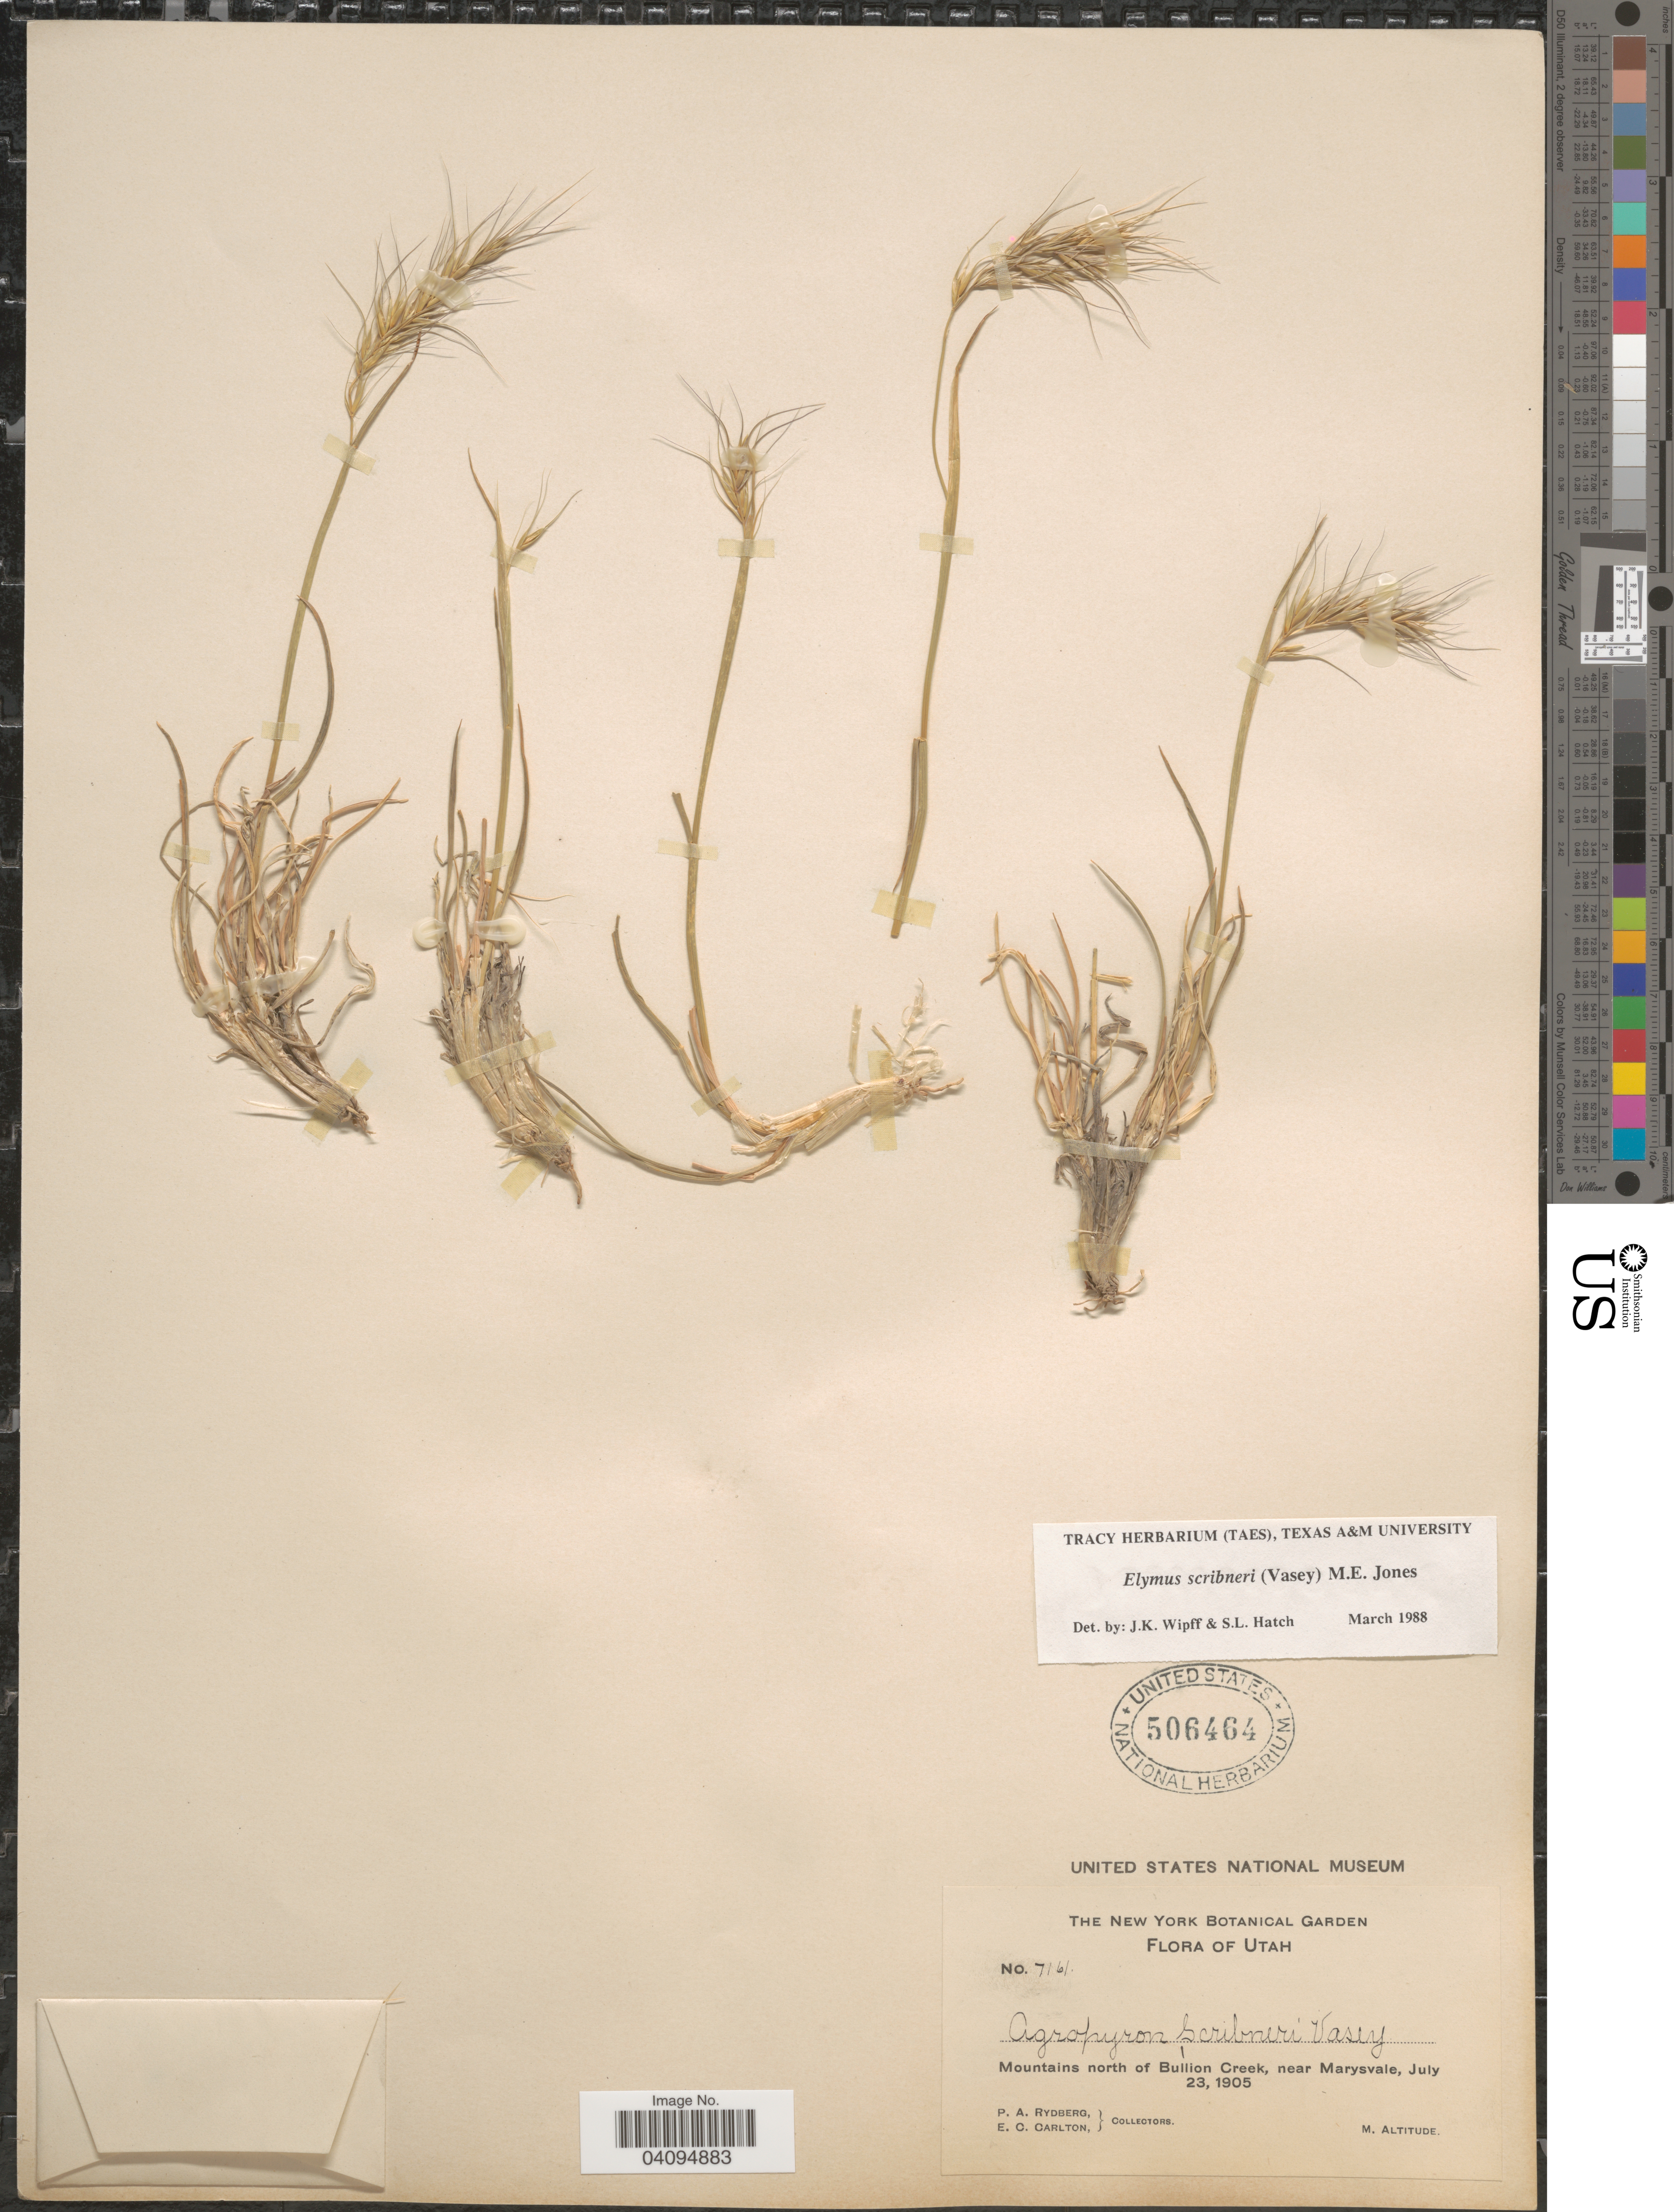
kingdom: Plantae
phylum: Tracheophyta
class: Liliopsida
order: Poales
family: Poaceae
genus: Elymus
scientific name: Elymus scribneri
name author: (Vasey) M.E. Jones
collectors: P. A. Rydberg & E. Carlton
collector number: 7161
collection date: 1905-07-23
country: United States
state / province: Utah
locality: Mountains north of Bullion Creek, near Marysvale.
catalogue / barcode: US 506464